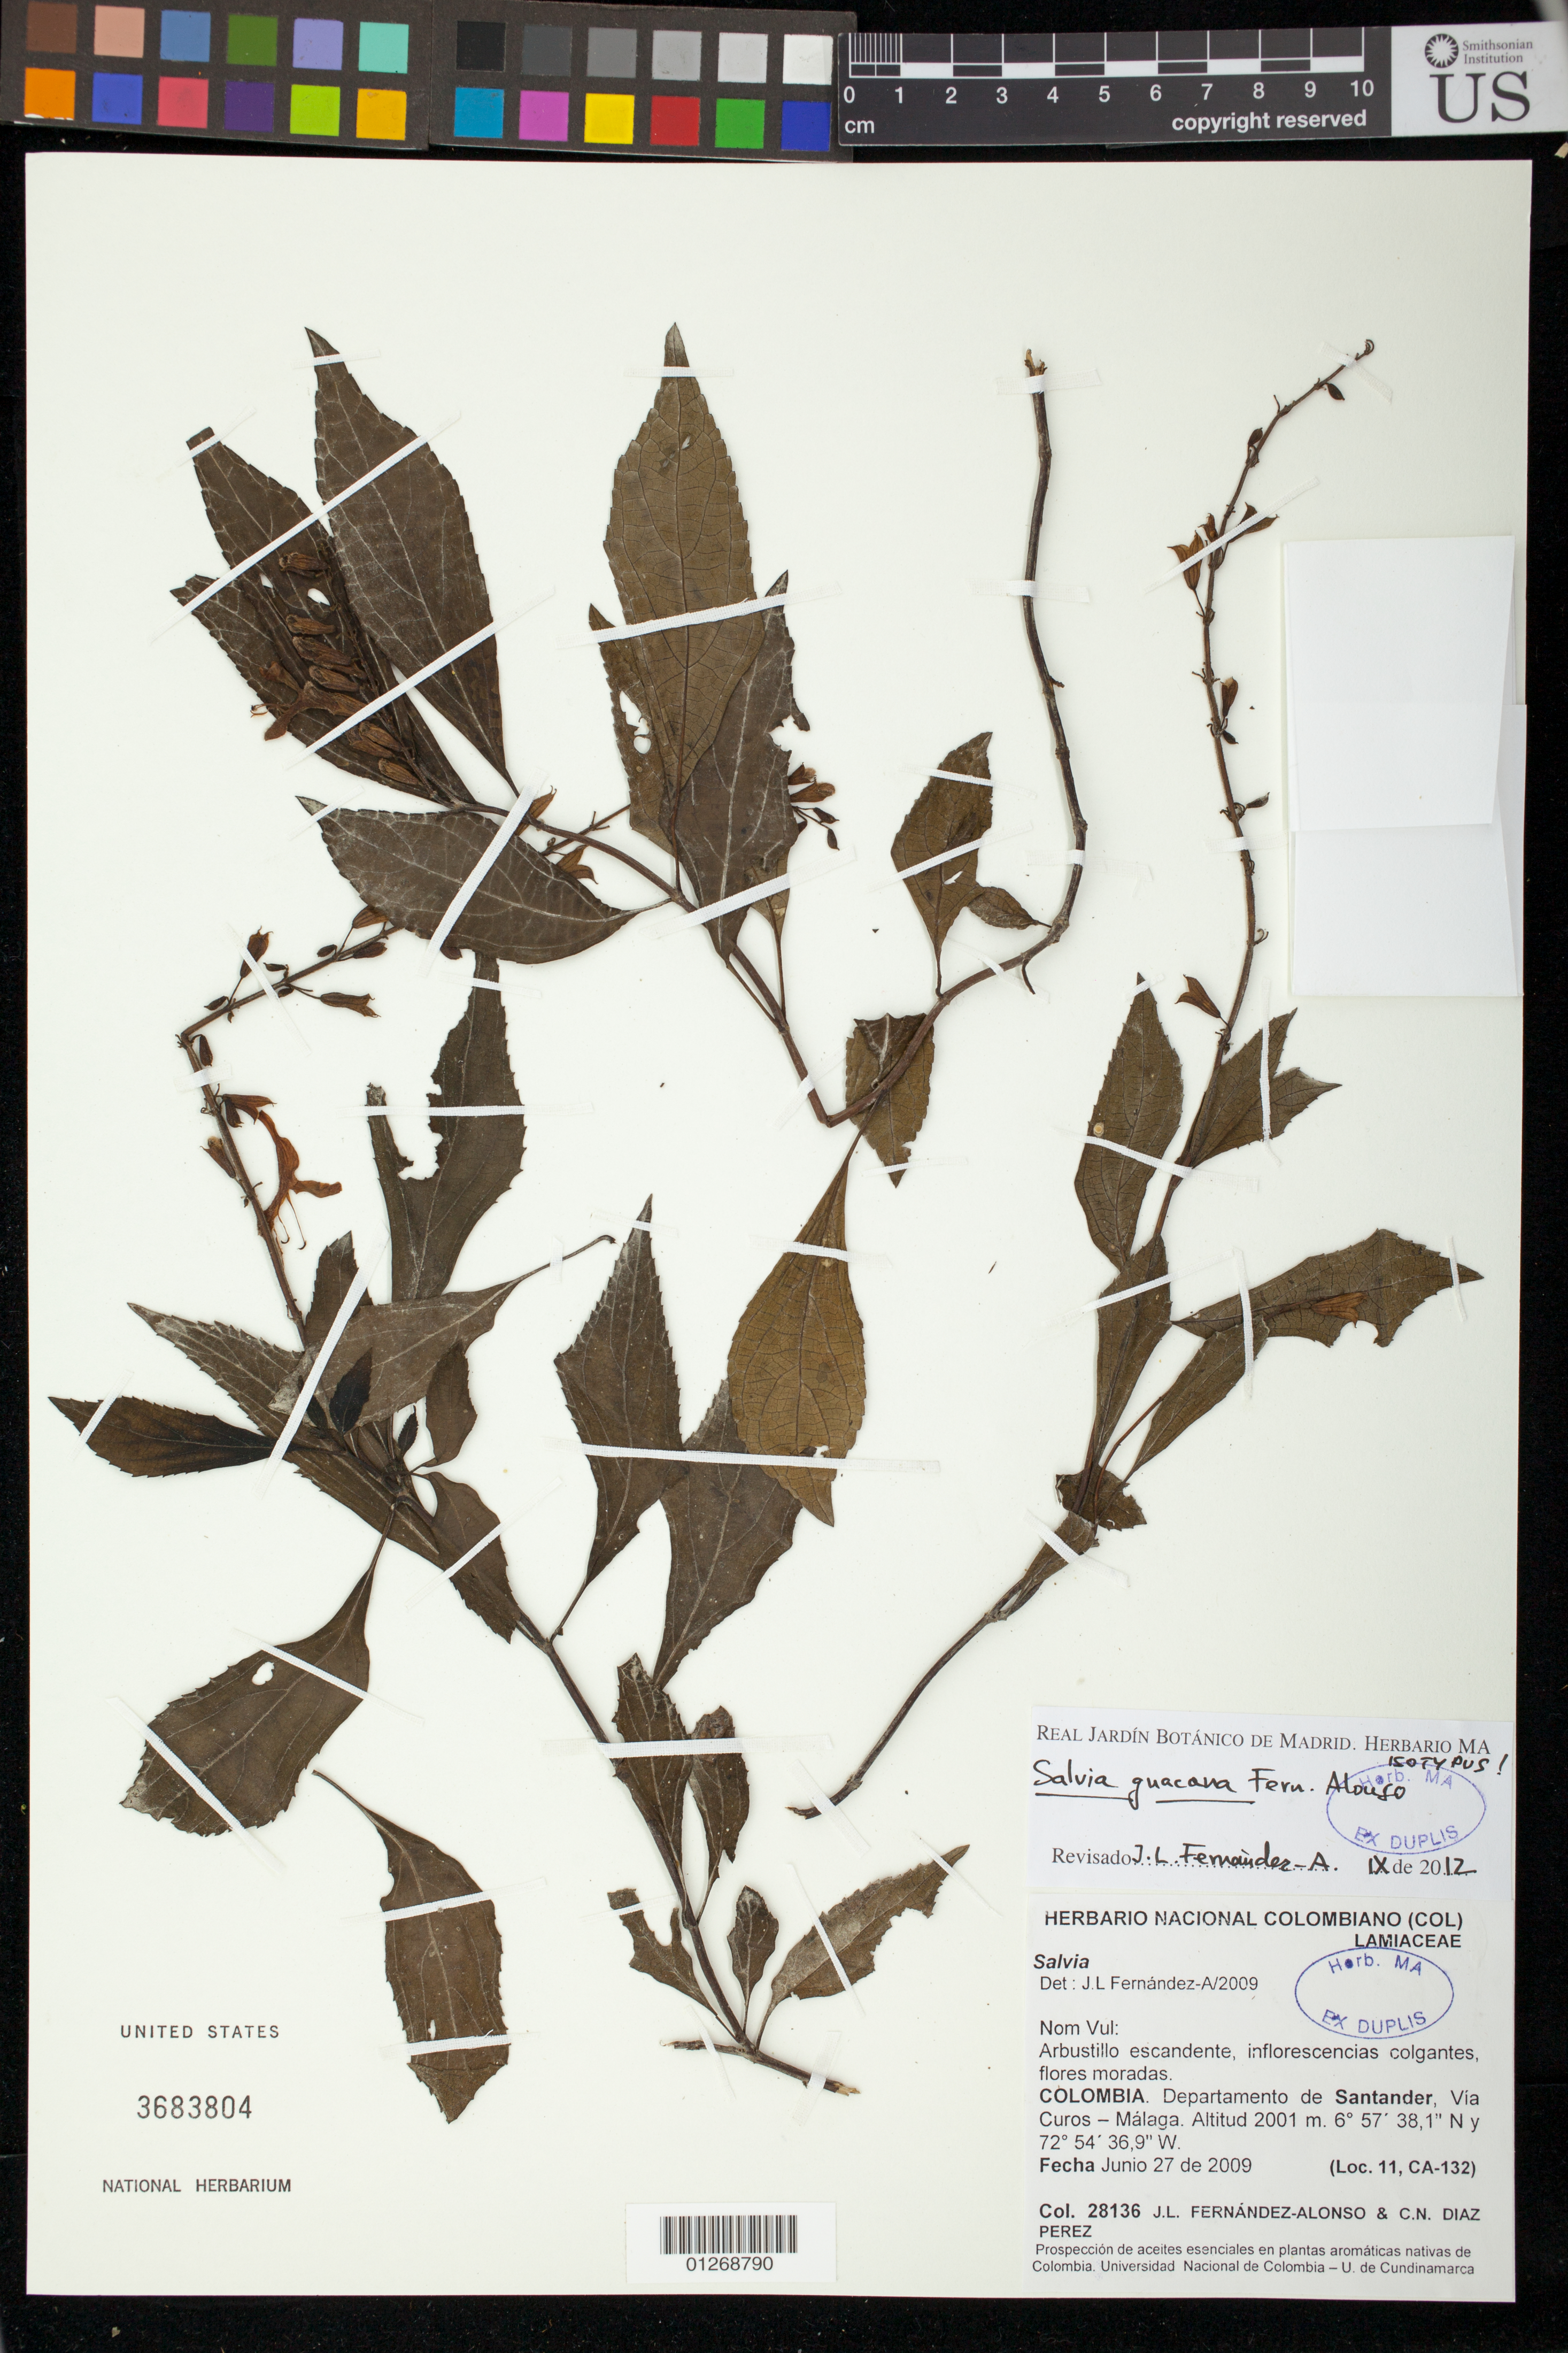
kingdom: Plantae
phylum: Tracheophyta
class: Magnoliopsida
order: Lamiales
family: Lamiaceae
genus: Salvia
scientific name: Salvia guacana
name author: Fern. Alonso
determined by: Fernández-Alonso, J. L.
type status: Isotype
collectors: J. L. Fernández-Alonso & C. N. Diaz Perez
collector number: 28136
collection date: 2009-06-27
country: Colombia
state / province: Santander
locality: Departamento de Santander, Via Curos - Málaga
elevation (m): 2001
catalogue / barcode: US 3683804